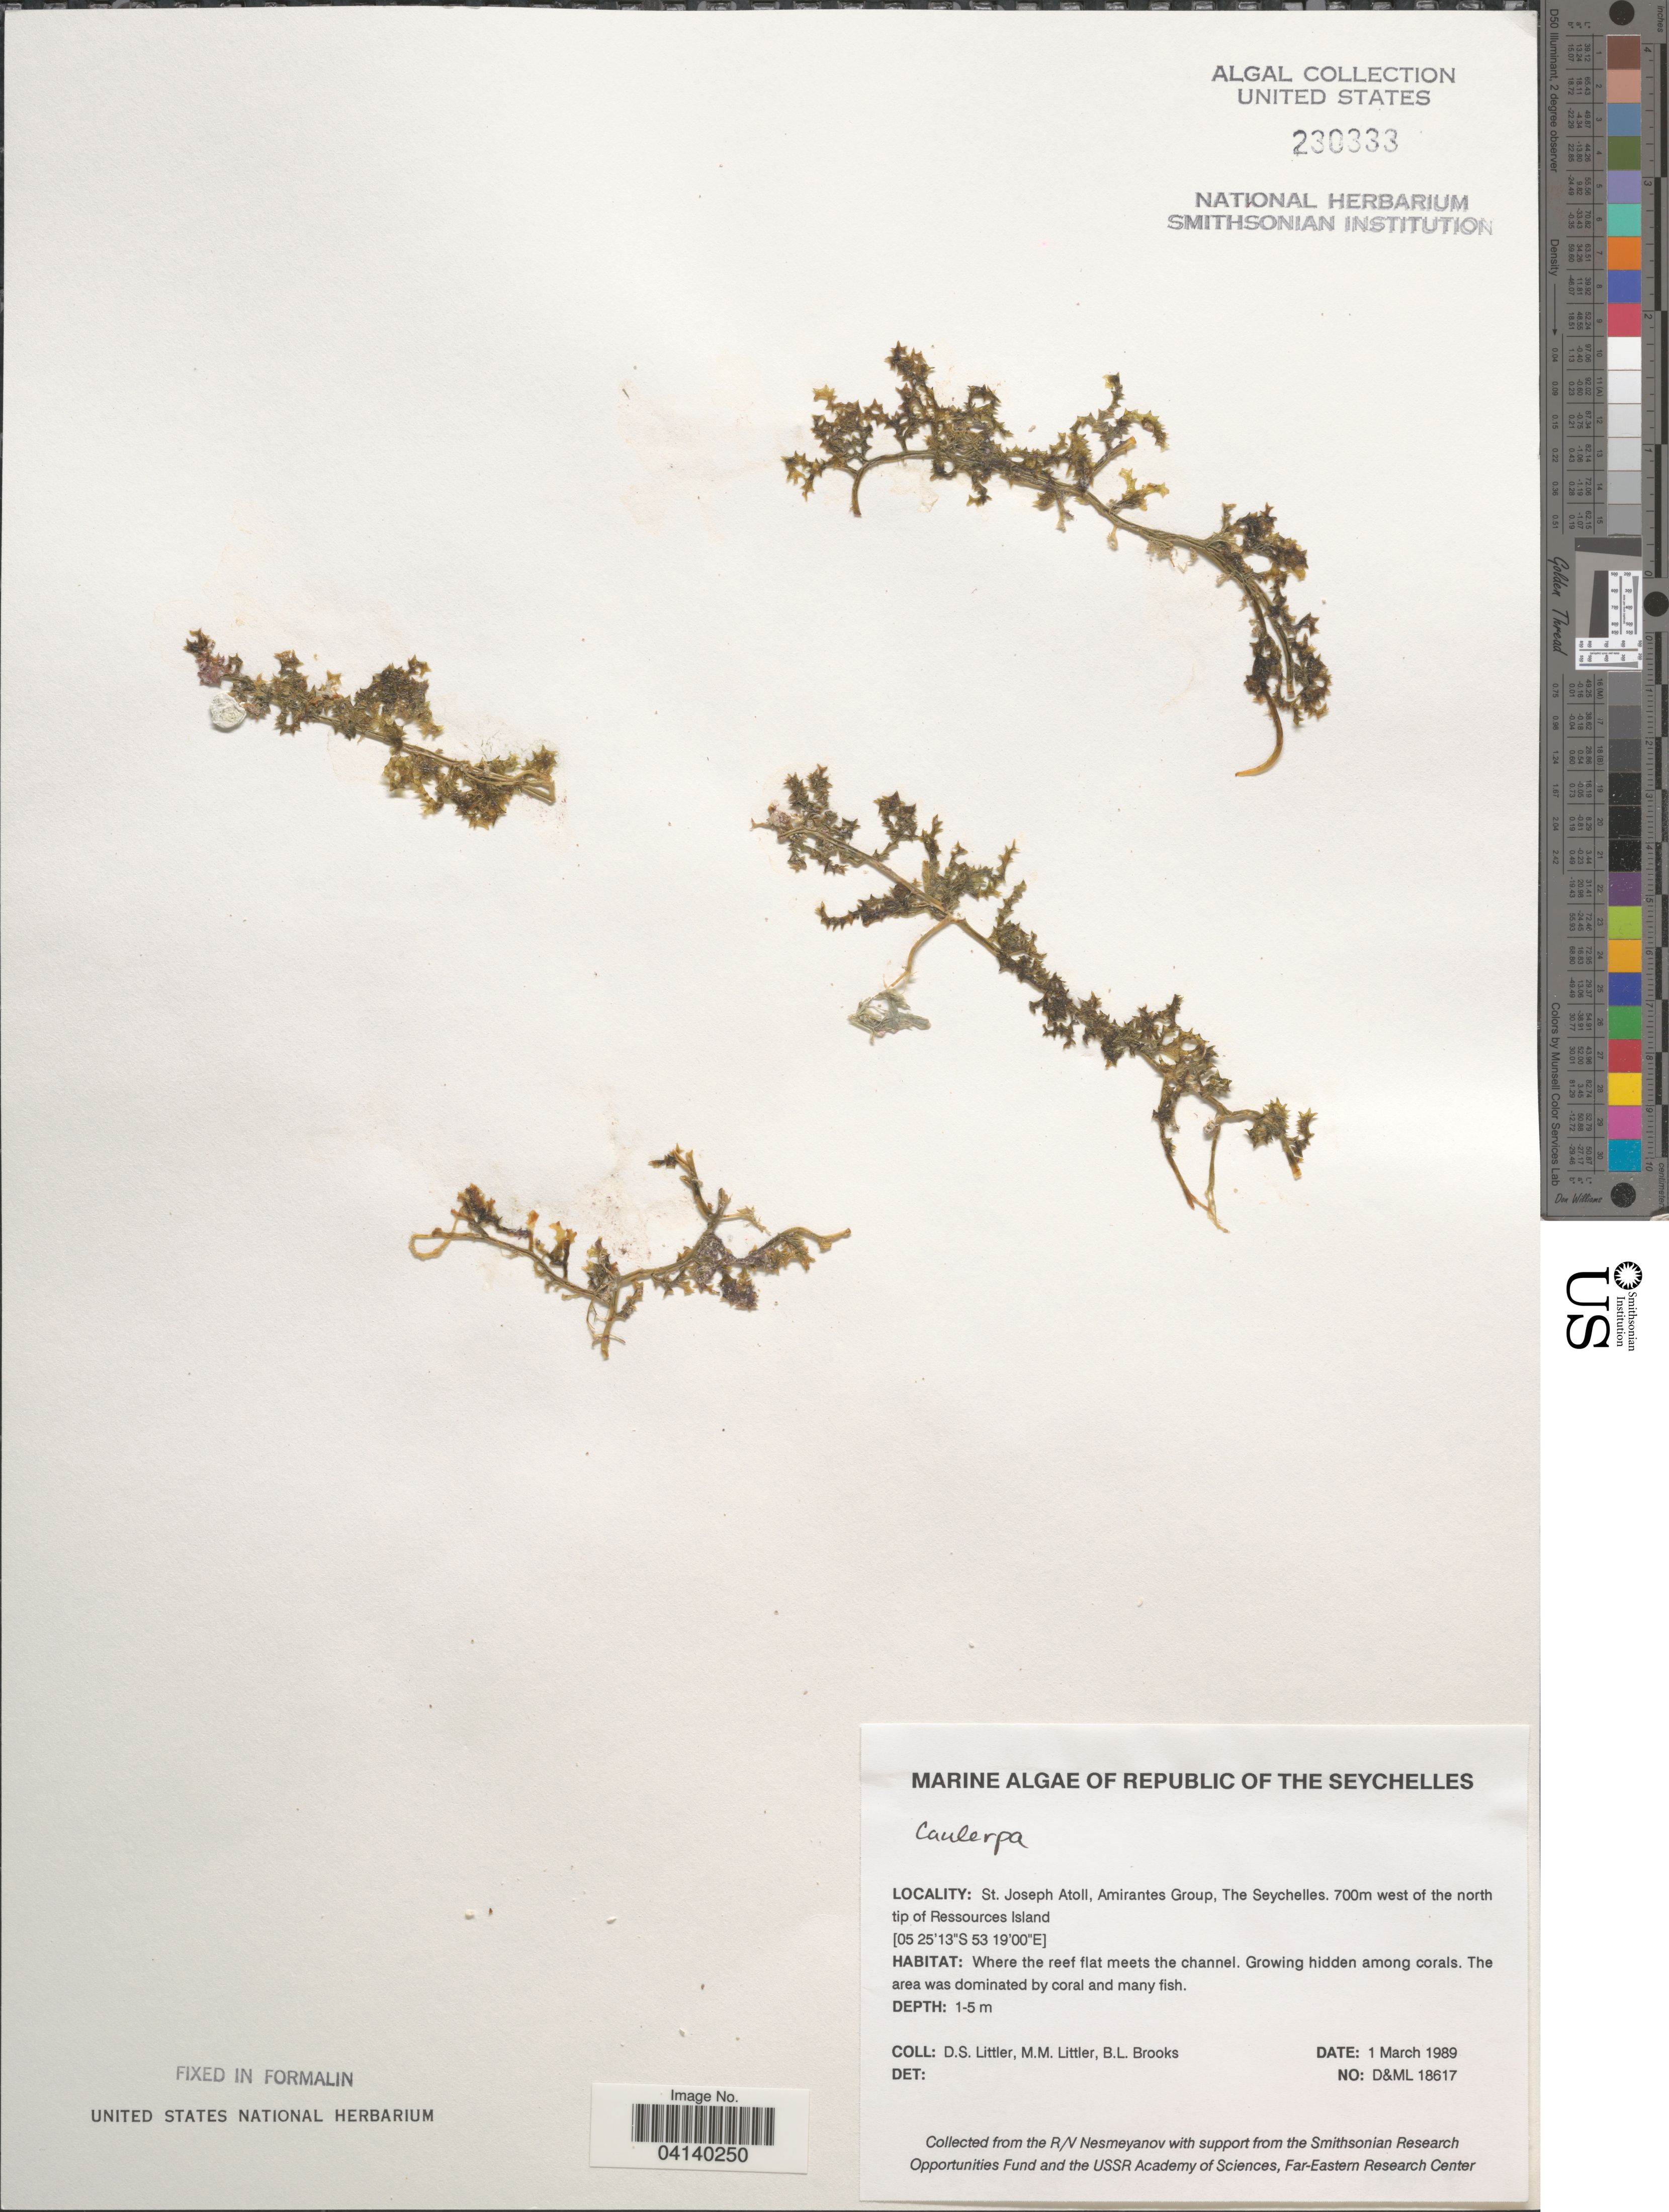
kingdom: Plantae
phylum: Chlorophyta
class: Ulvophyceae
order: Bryopsidales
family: Caulerpaceae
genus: Caulerpa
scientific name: Caulerpa sp.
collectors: D. S. Littler & B. Brooks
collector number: D&ML18617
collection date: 1989-03-01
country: Seychelles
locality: Republic of the Seychelles. St. Joseph Atoll, Amirantes Group. 700m west of the north tip of Ressources Island.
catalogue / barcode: US 230333